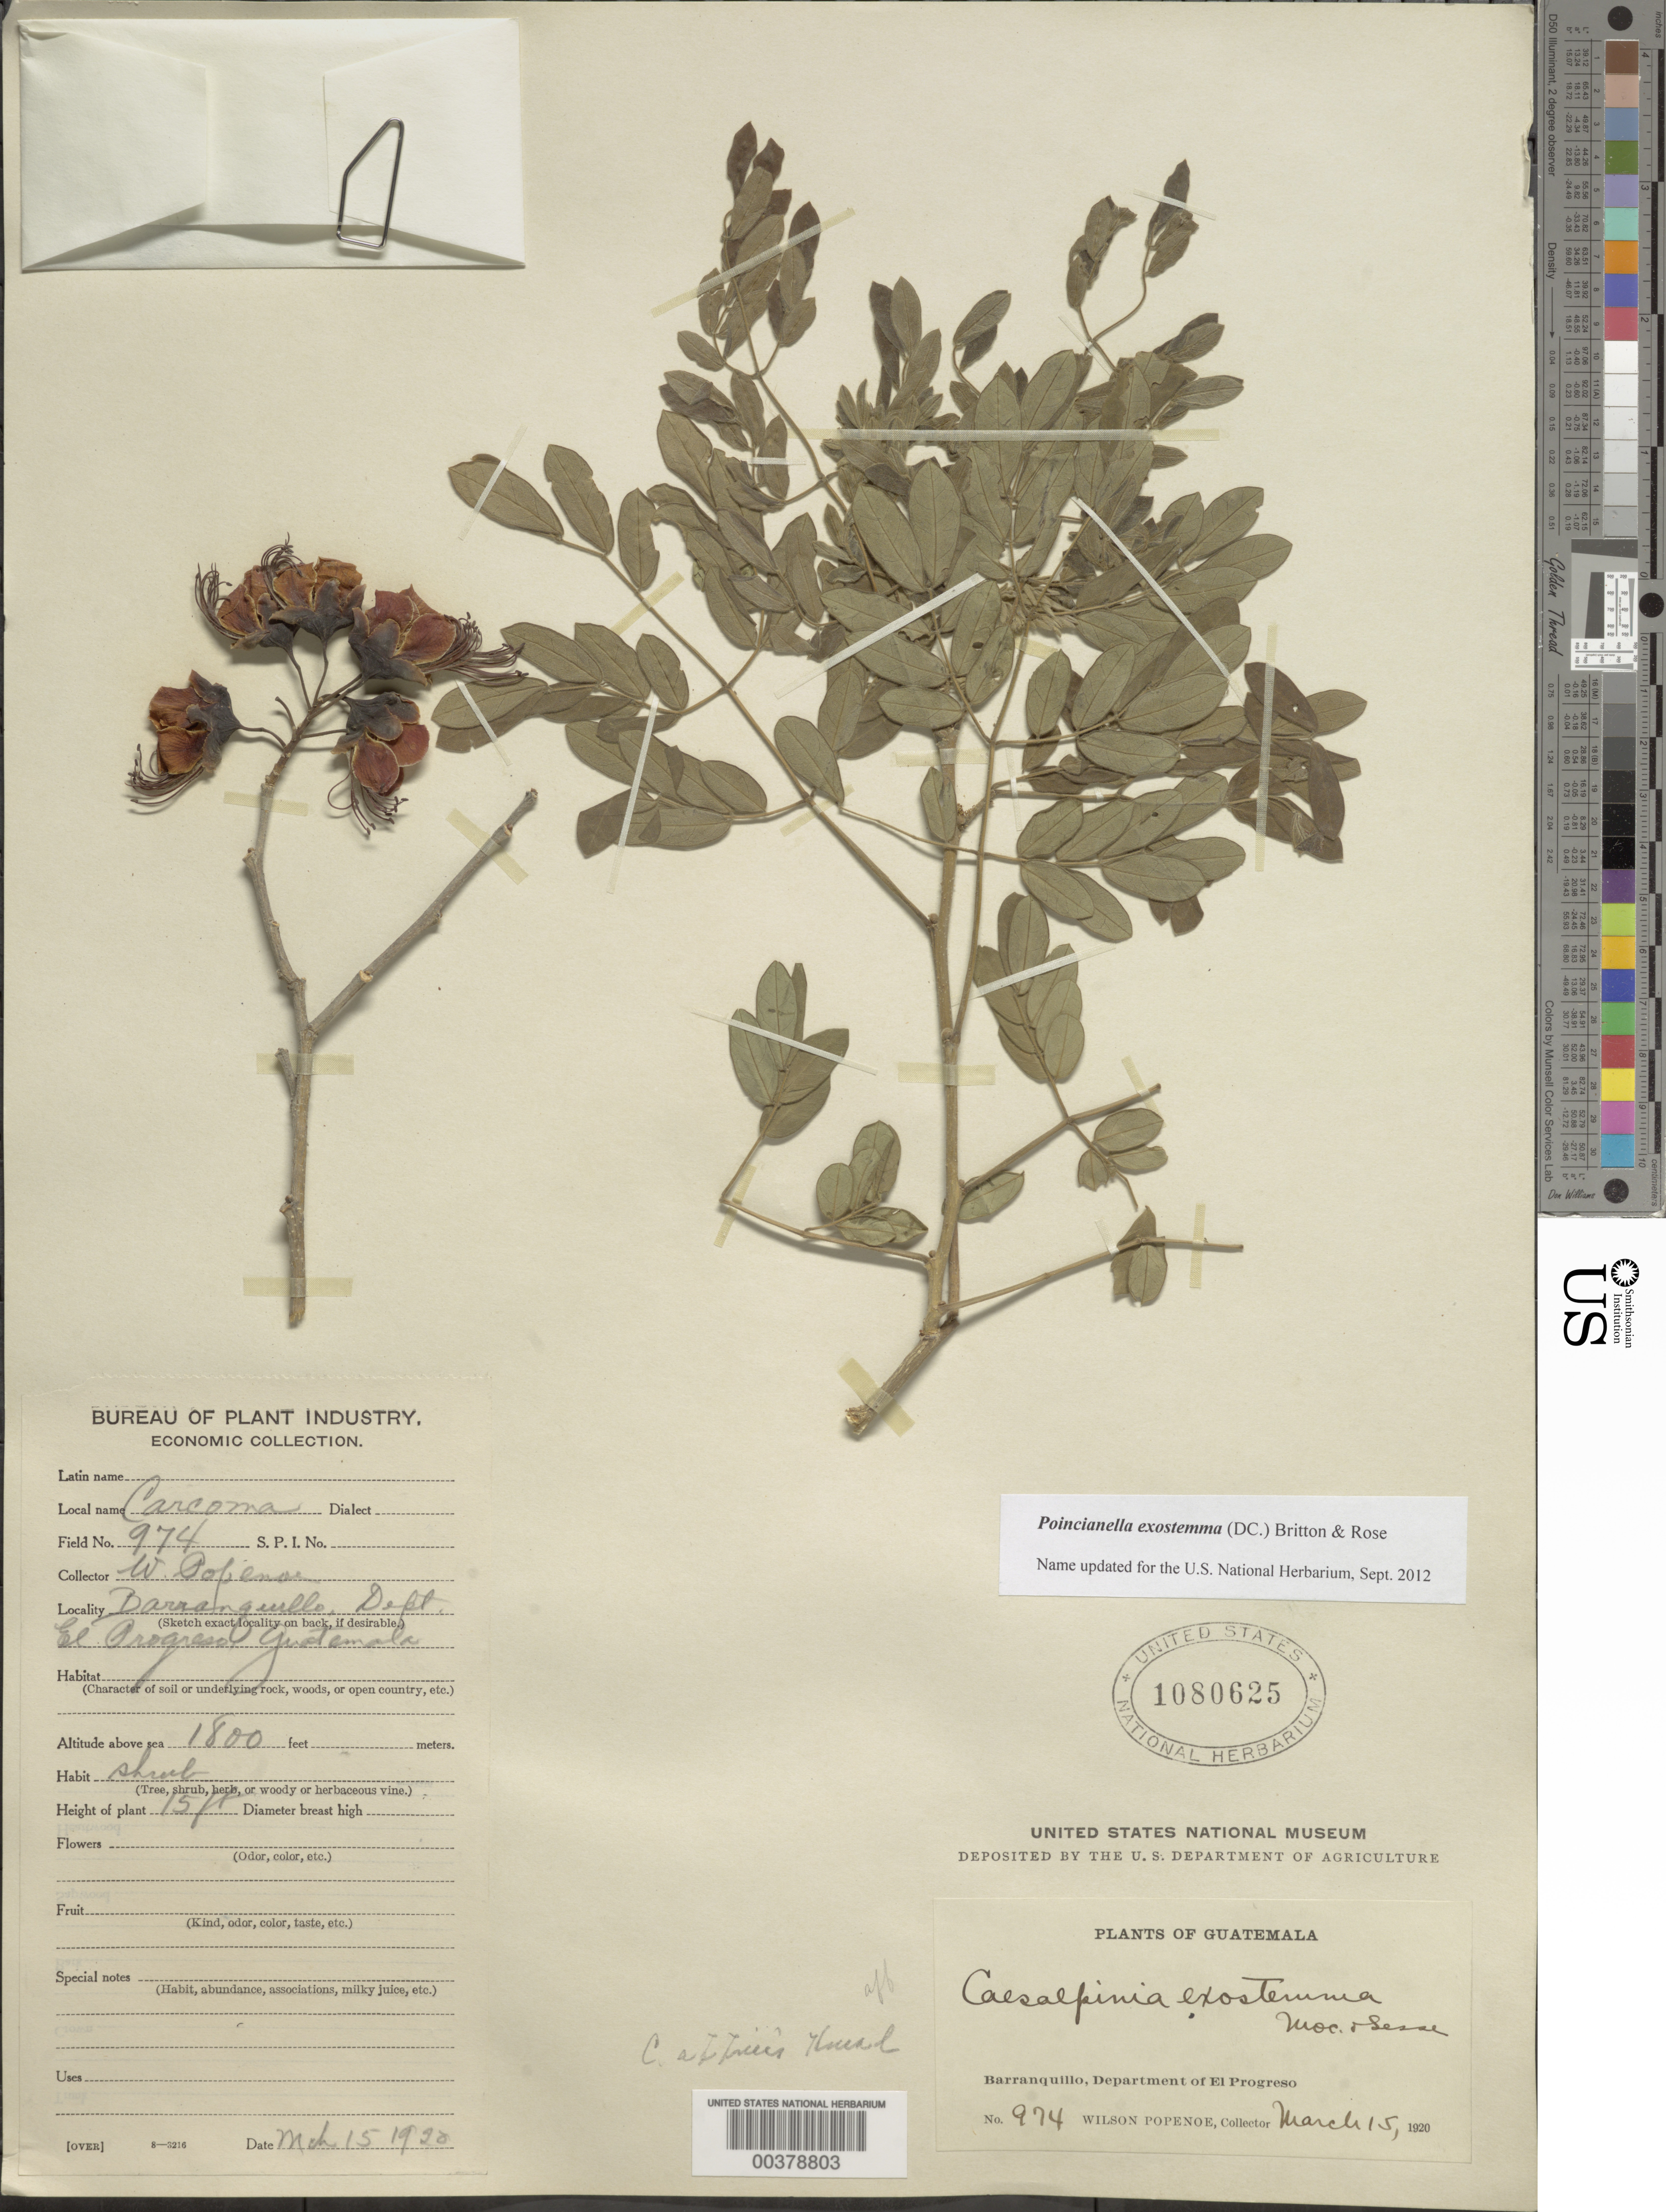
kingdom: Plantae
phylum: Tracheophyta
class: Magnoliopsida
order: Fabales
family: Fabaceae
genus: Erythrostemon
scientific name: Erythrostemon exostemma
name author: (Moc. & Sessé ex DC.) Gagnon & G.P. Lewis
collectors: W. Popenoe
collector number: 974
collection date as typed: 15 Mar 1920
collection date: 1920-03-15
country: Guatemala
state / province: El Progreso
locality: Baranquillo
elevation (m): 549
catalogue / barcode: US 1080625